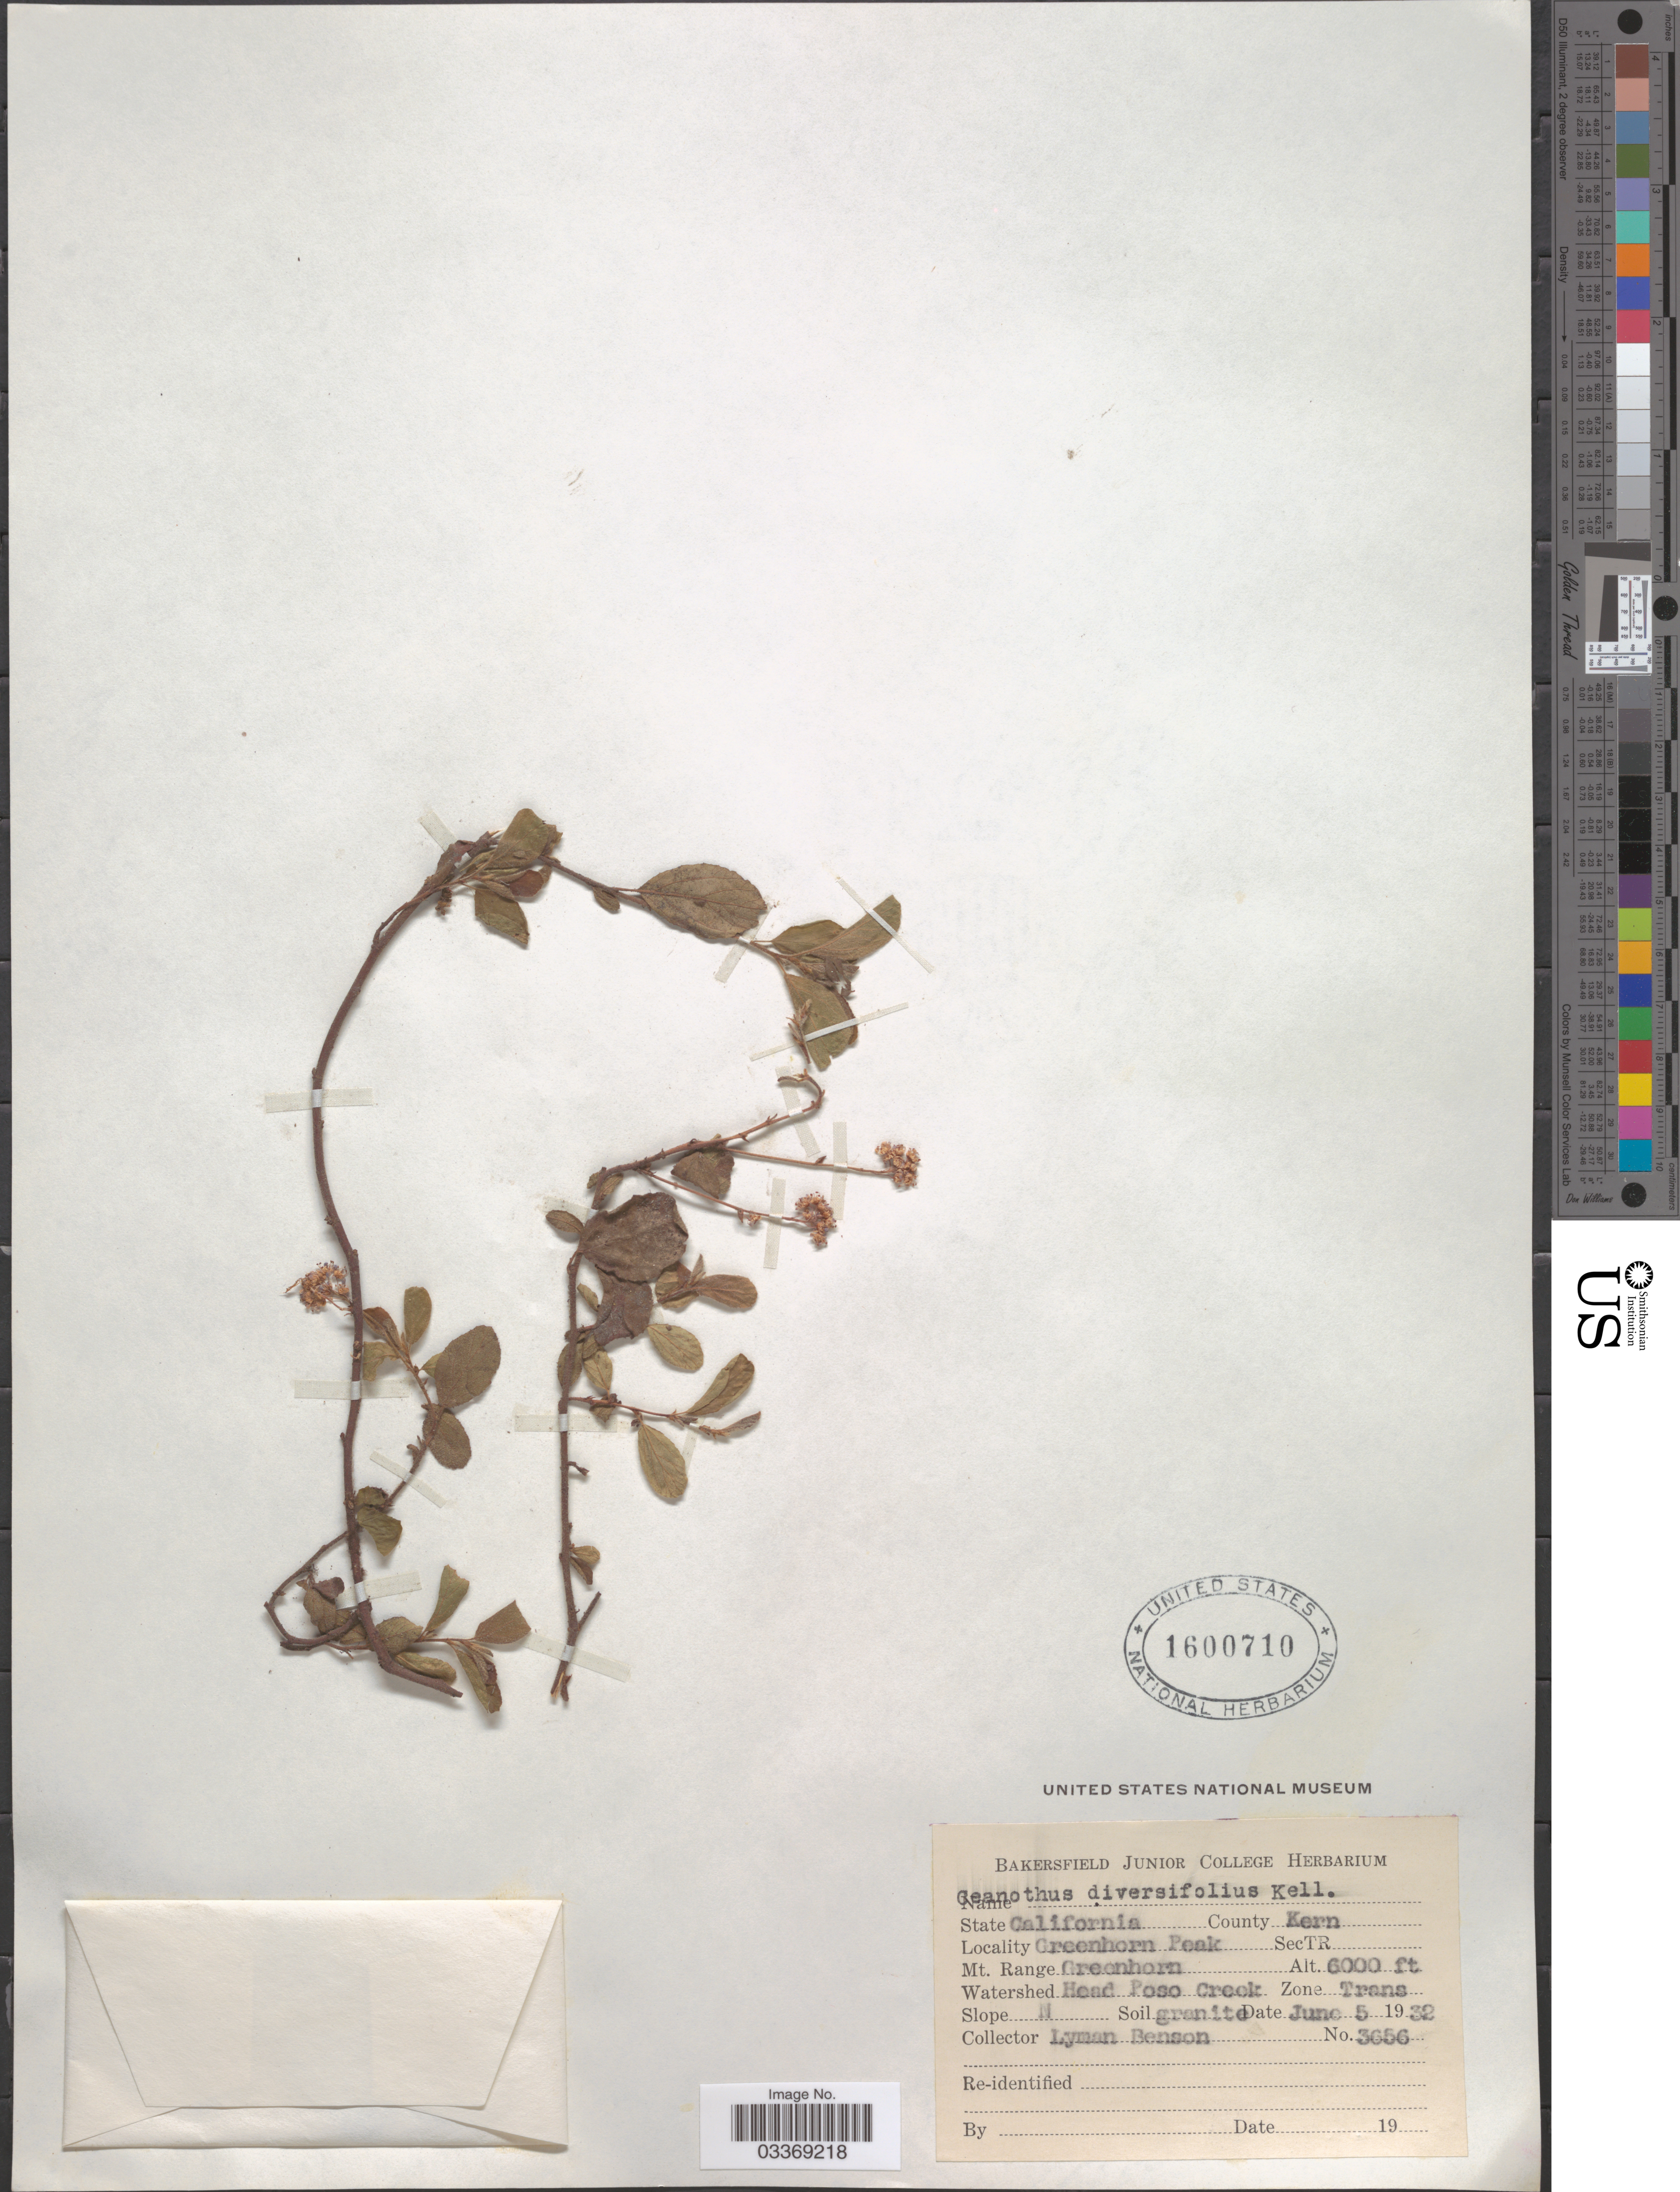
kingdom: Plantae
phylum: Tracheophyta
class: Magnoliopsida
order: Rosales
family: Rhamnaceae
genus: Ceanothus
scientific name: Ceanothus diversifolius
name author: Kellogg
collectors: L. D. Benson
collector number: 3656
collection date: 1932-01-05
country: United States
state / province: California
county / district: Kern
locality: County Kern, Greenhorn Peak, Mt. Range Greenhorn, Watershed Head Poso Creek.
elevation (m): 1829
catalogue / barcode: US 1600710